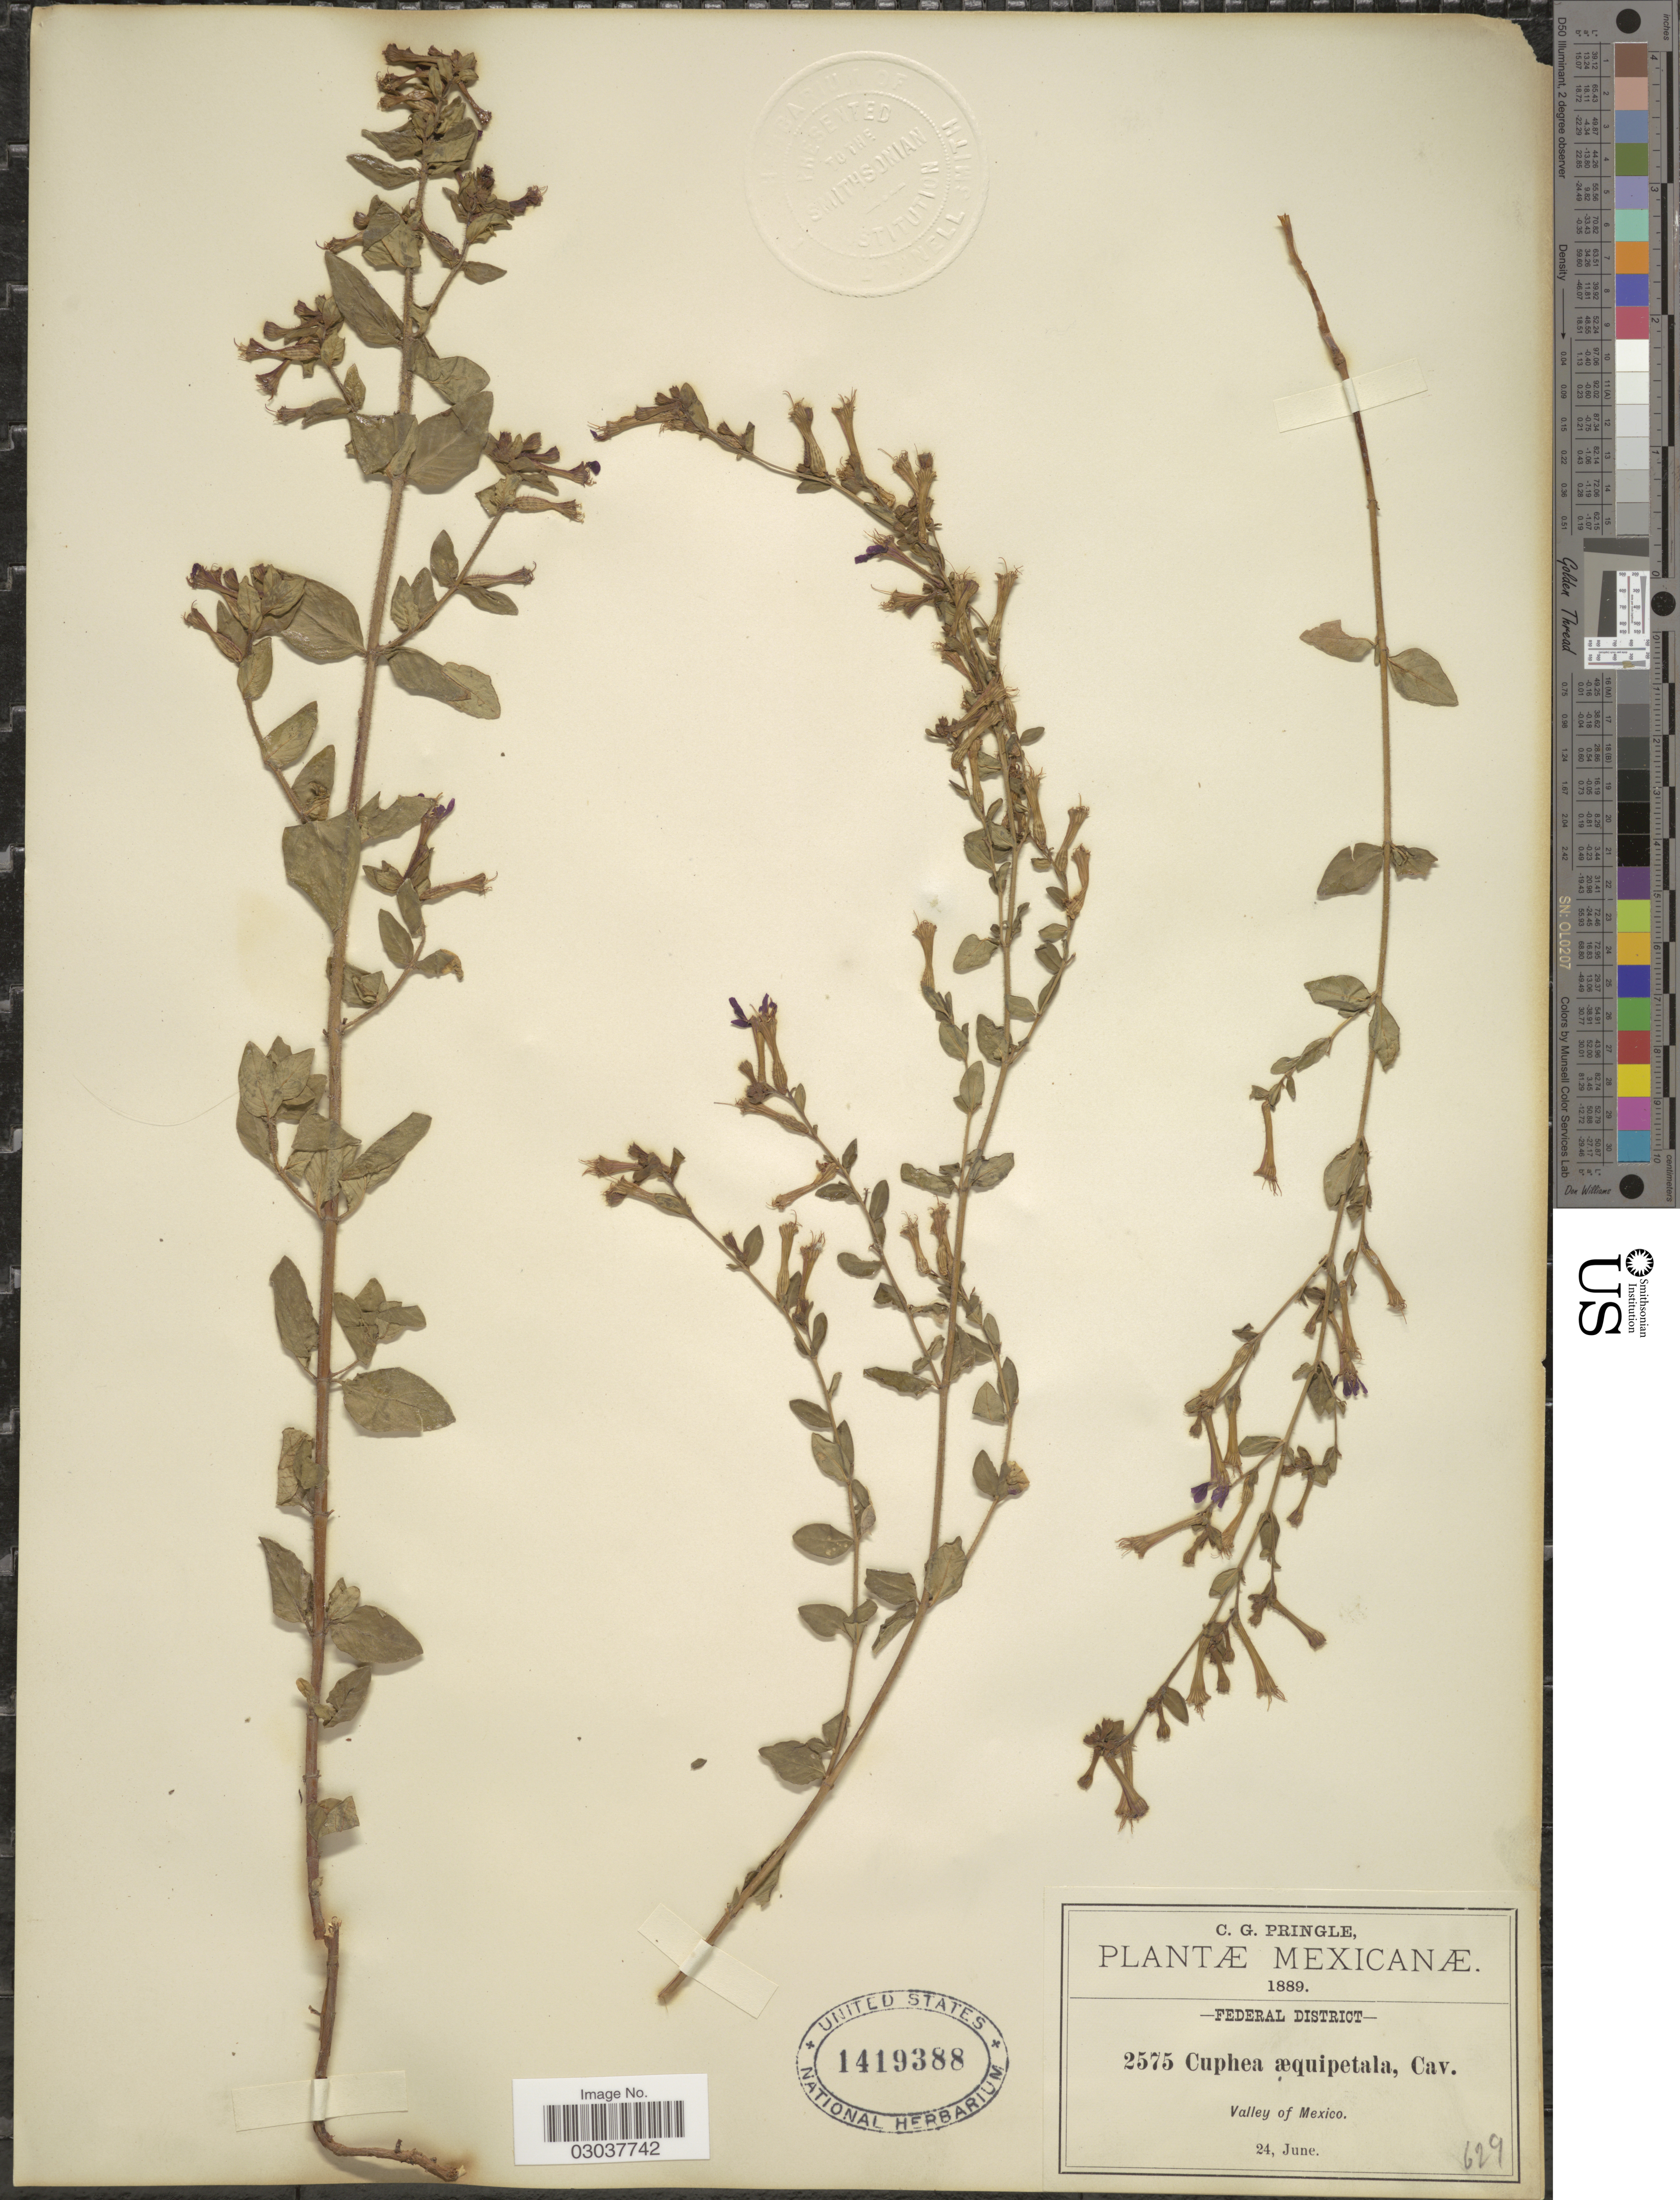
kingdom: Plantae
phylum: Tracheophyta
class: Magnoliopsida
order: Myrtales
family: Lythraceae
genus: Cuphea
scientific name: Cuphea aequipetala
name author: Cav.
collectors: C. G. Pringle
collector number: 2575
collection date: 1889-06-24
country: Mexico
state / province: Distrito Federal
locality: Federal District. Valley of Mexico.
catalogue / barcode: US 1419388